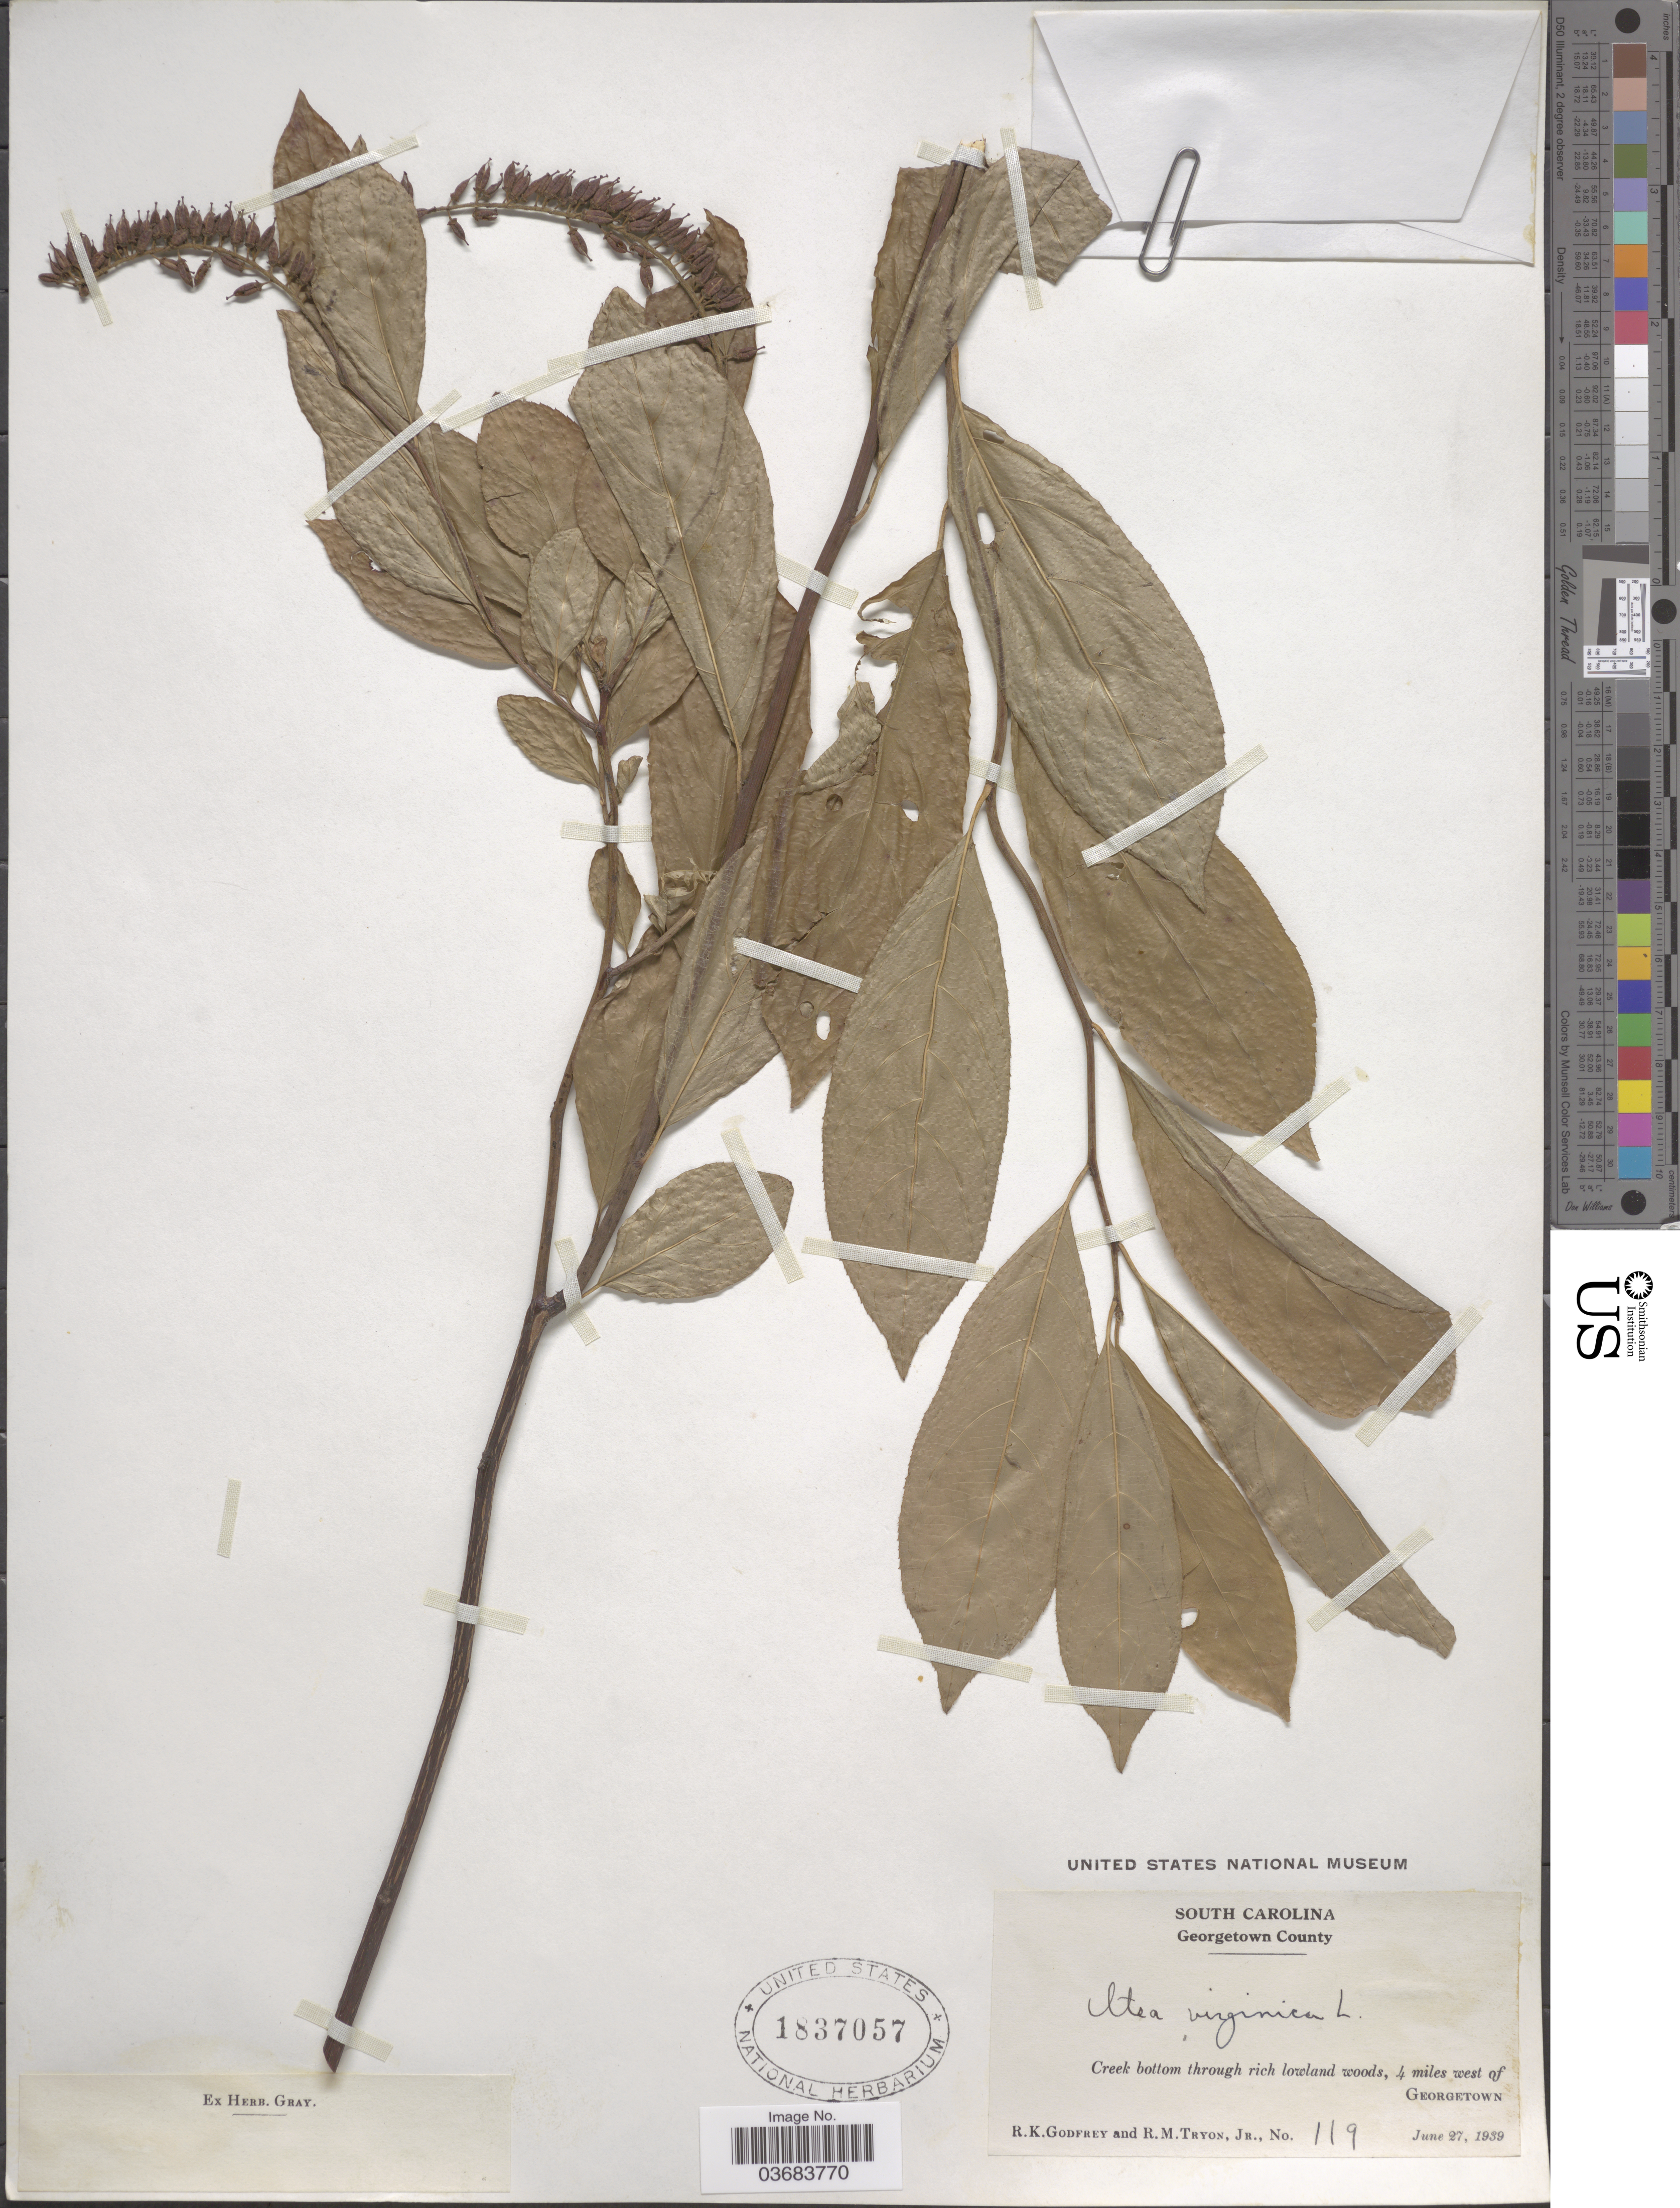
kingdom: Plantae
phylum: Tracheophyta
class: Magnoliopsida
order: Saxifragales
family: Iteaceae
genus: Itea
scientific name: Itea virginica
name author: L.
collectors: R. K. Godfrey & R. Tryon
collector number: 119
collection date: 1939-06-27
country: United States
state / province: South Carolina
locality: Georgetown County. Creek bottom through rich lowland woods, 4 miles west of Georgetown.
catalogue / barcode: US 1837057